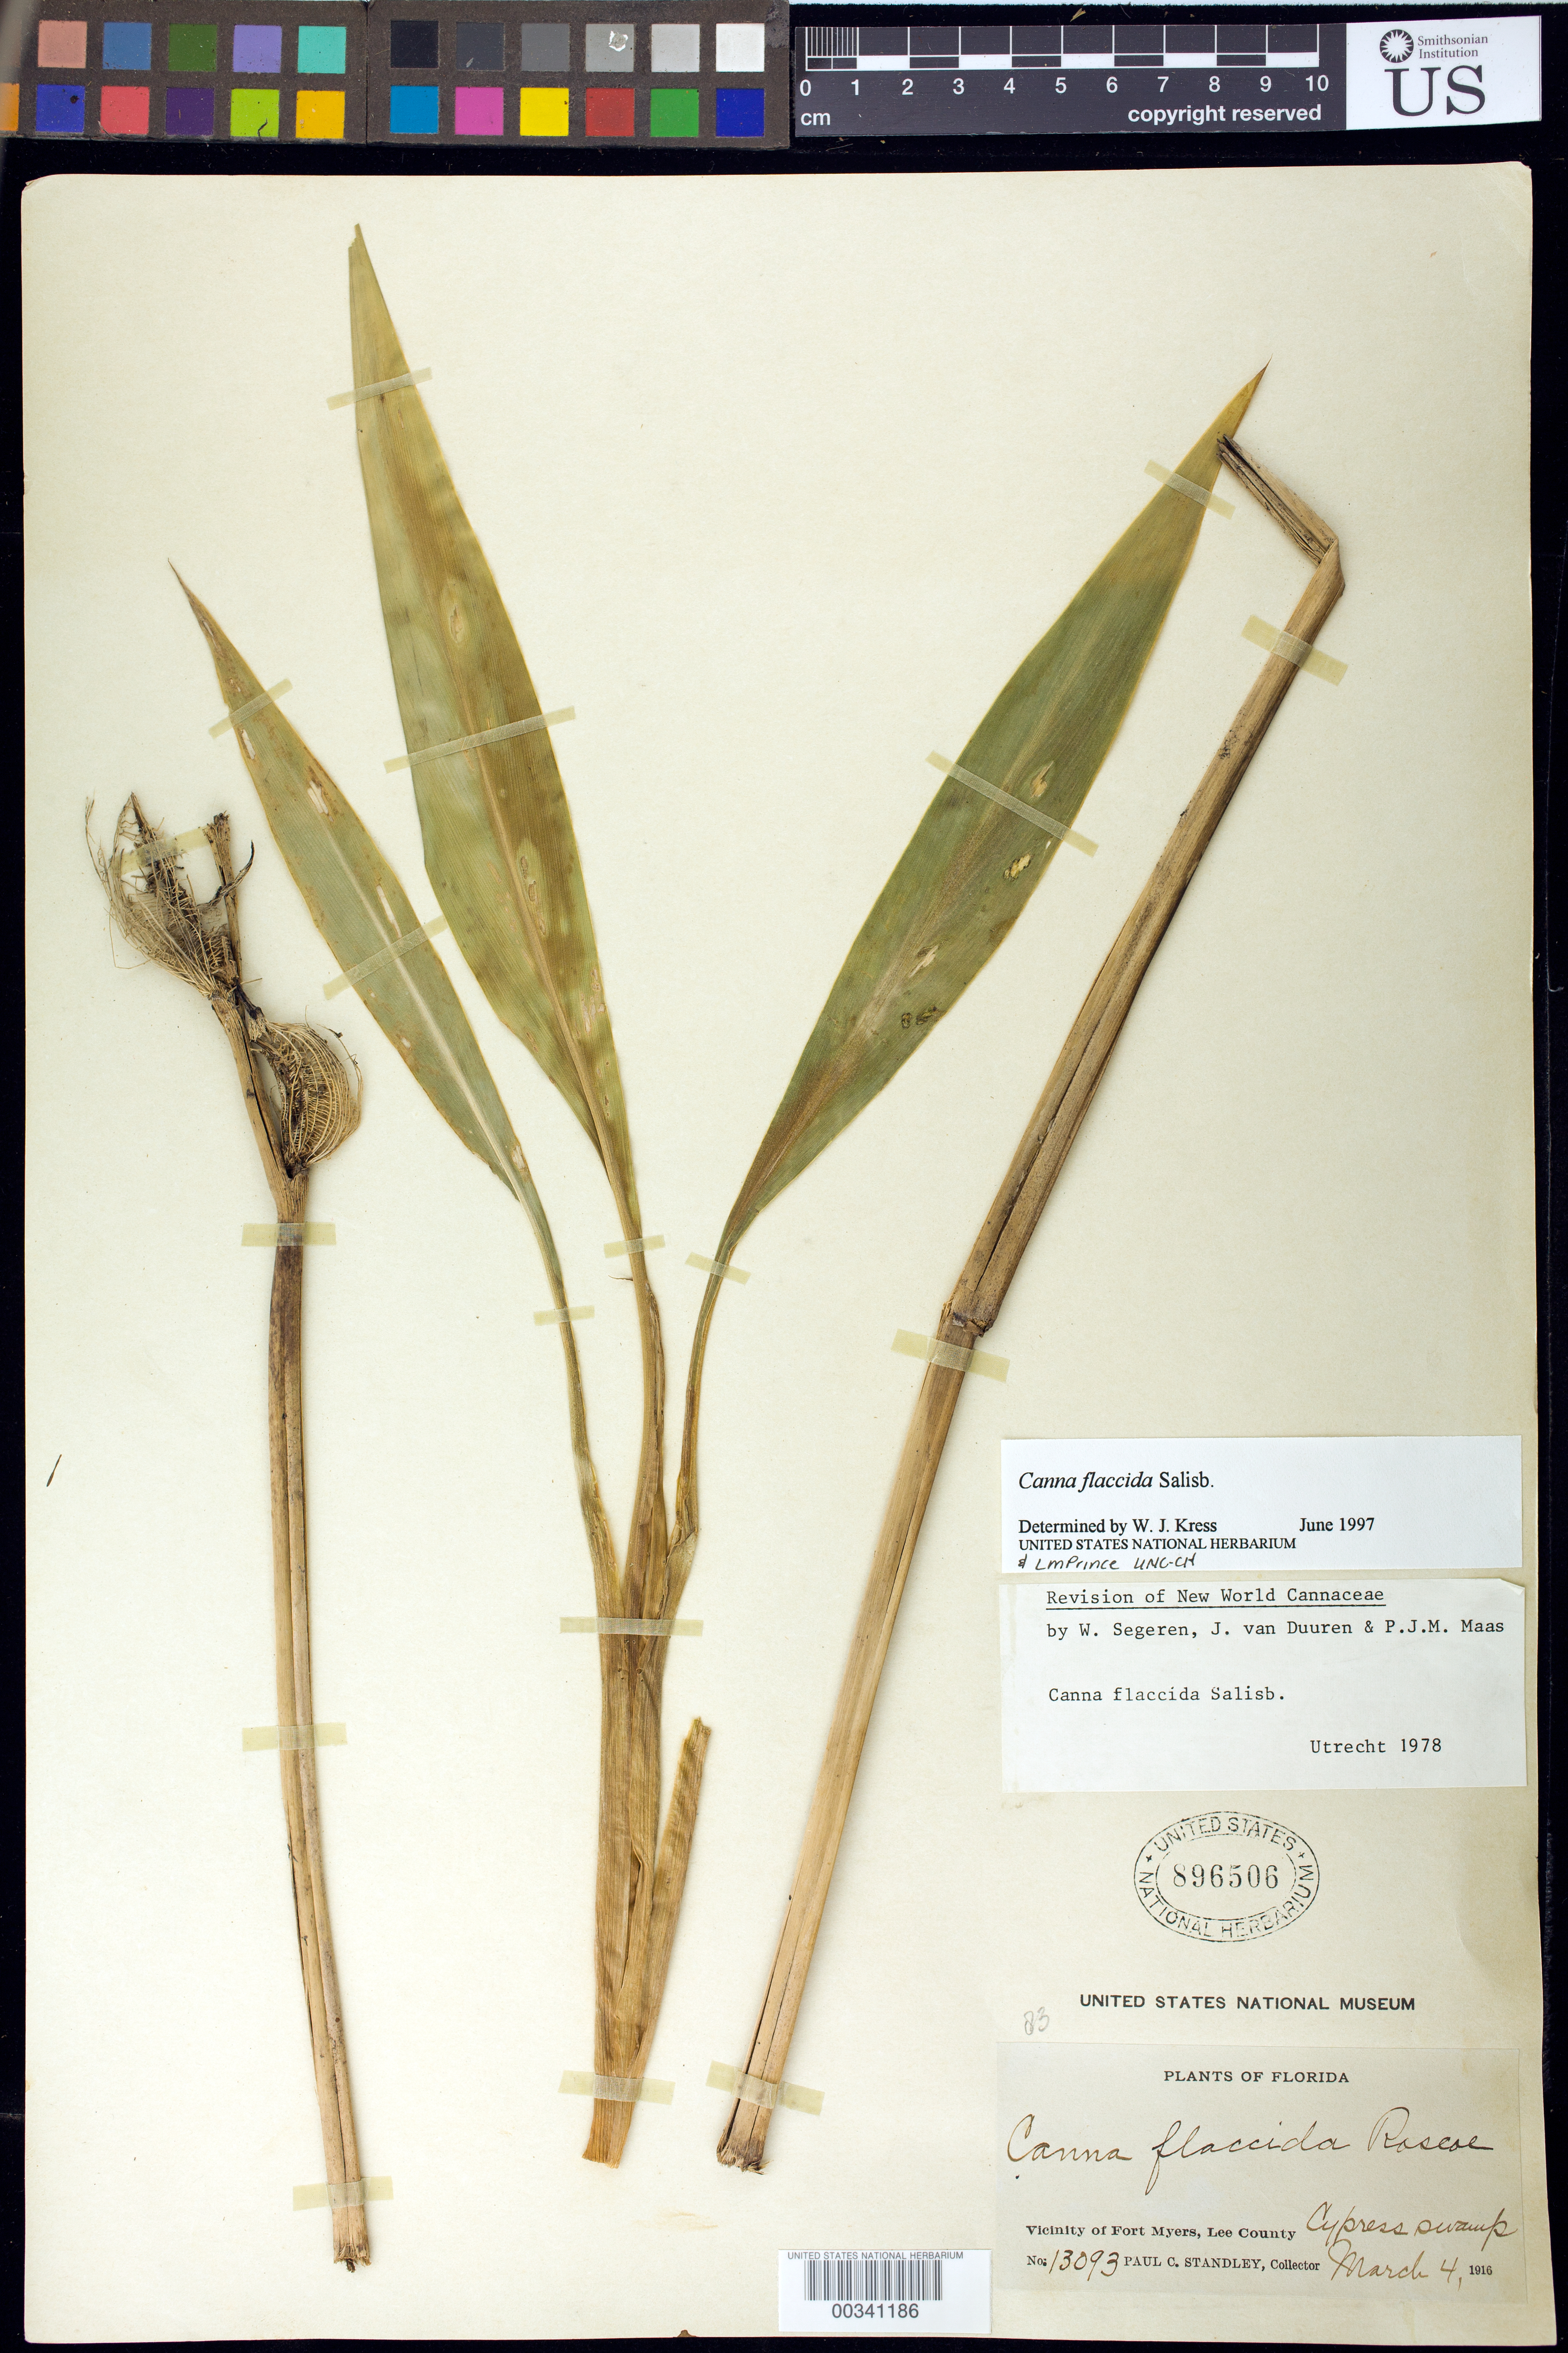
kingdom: Plantae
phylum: Tracheophyta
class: Liliopsida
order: Zingiberales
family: Cannaceae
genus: Canna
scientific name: Canna flaccida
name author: Salisb.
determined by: Segeren, W.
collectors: P. C. Standley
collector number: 13093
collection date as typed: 04 Mar 1916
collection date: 1916-03-04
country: United States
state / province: Florida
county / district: Lee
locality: Vicinity of fort myers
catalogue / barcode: US 896506